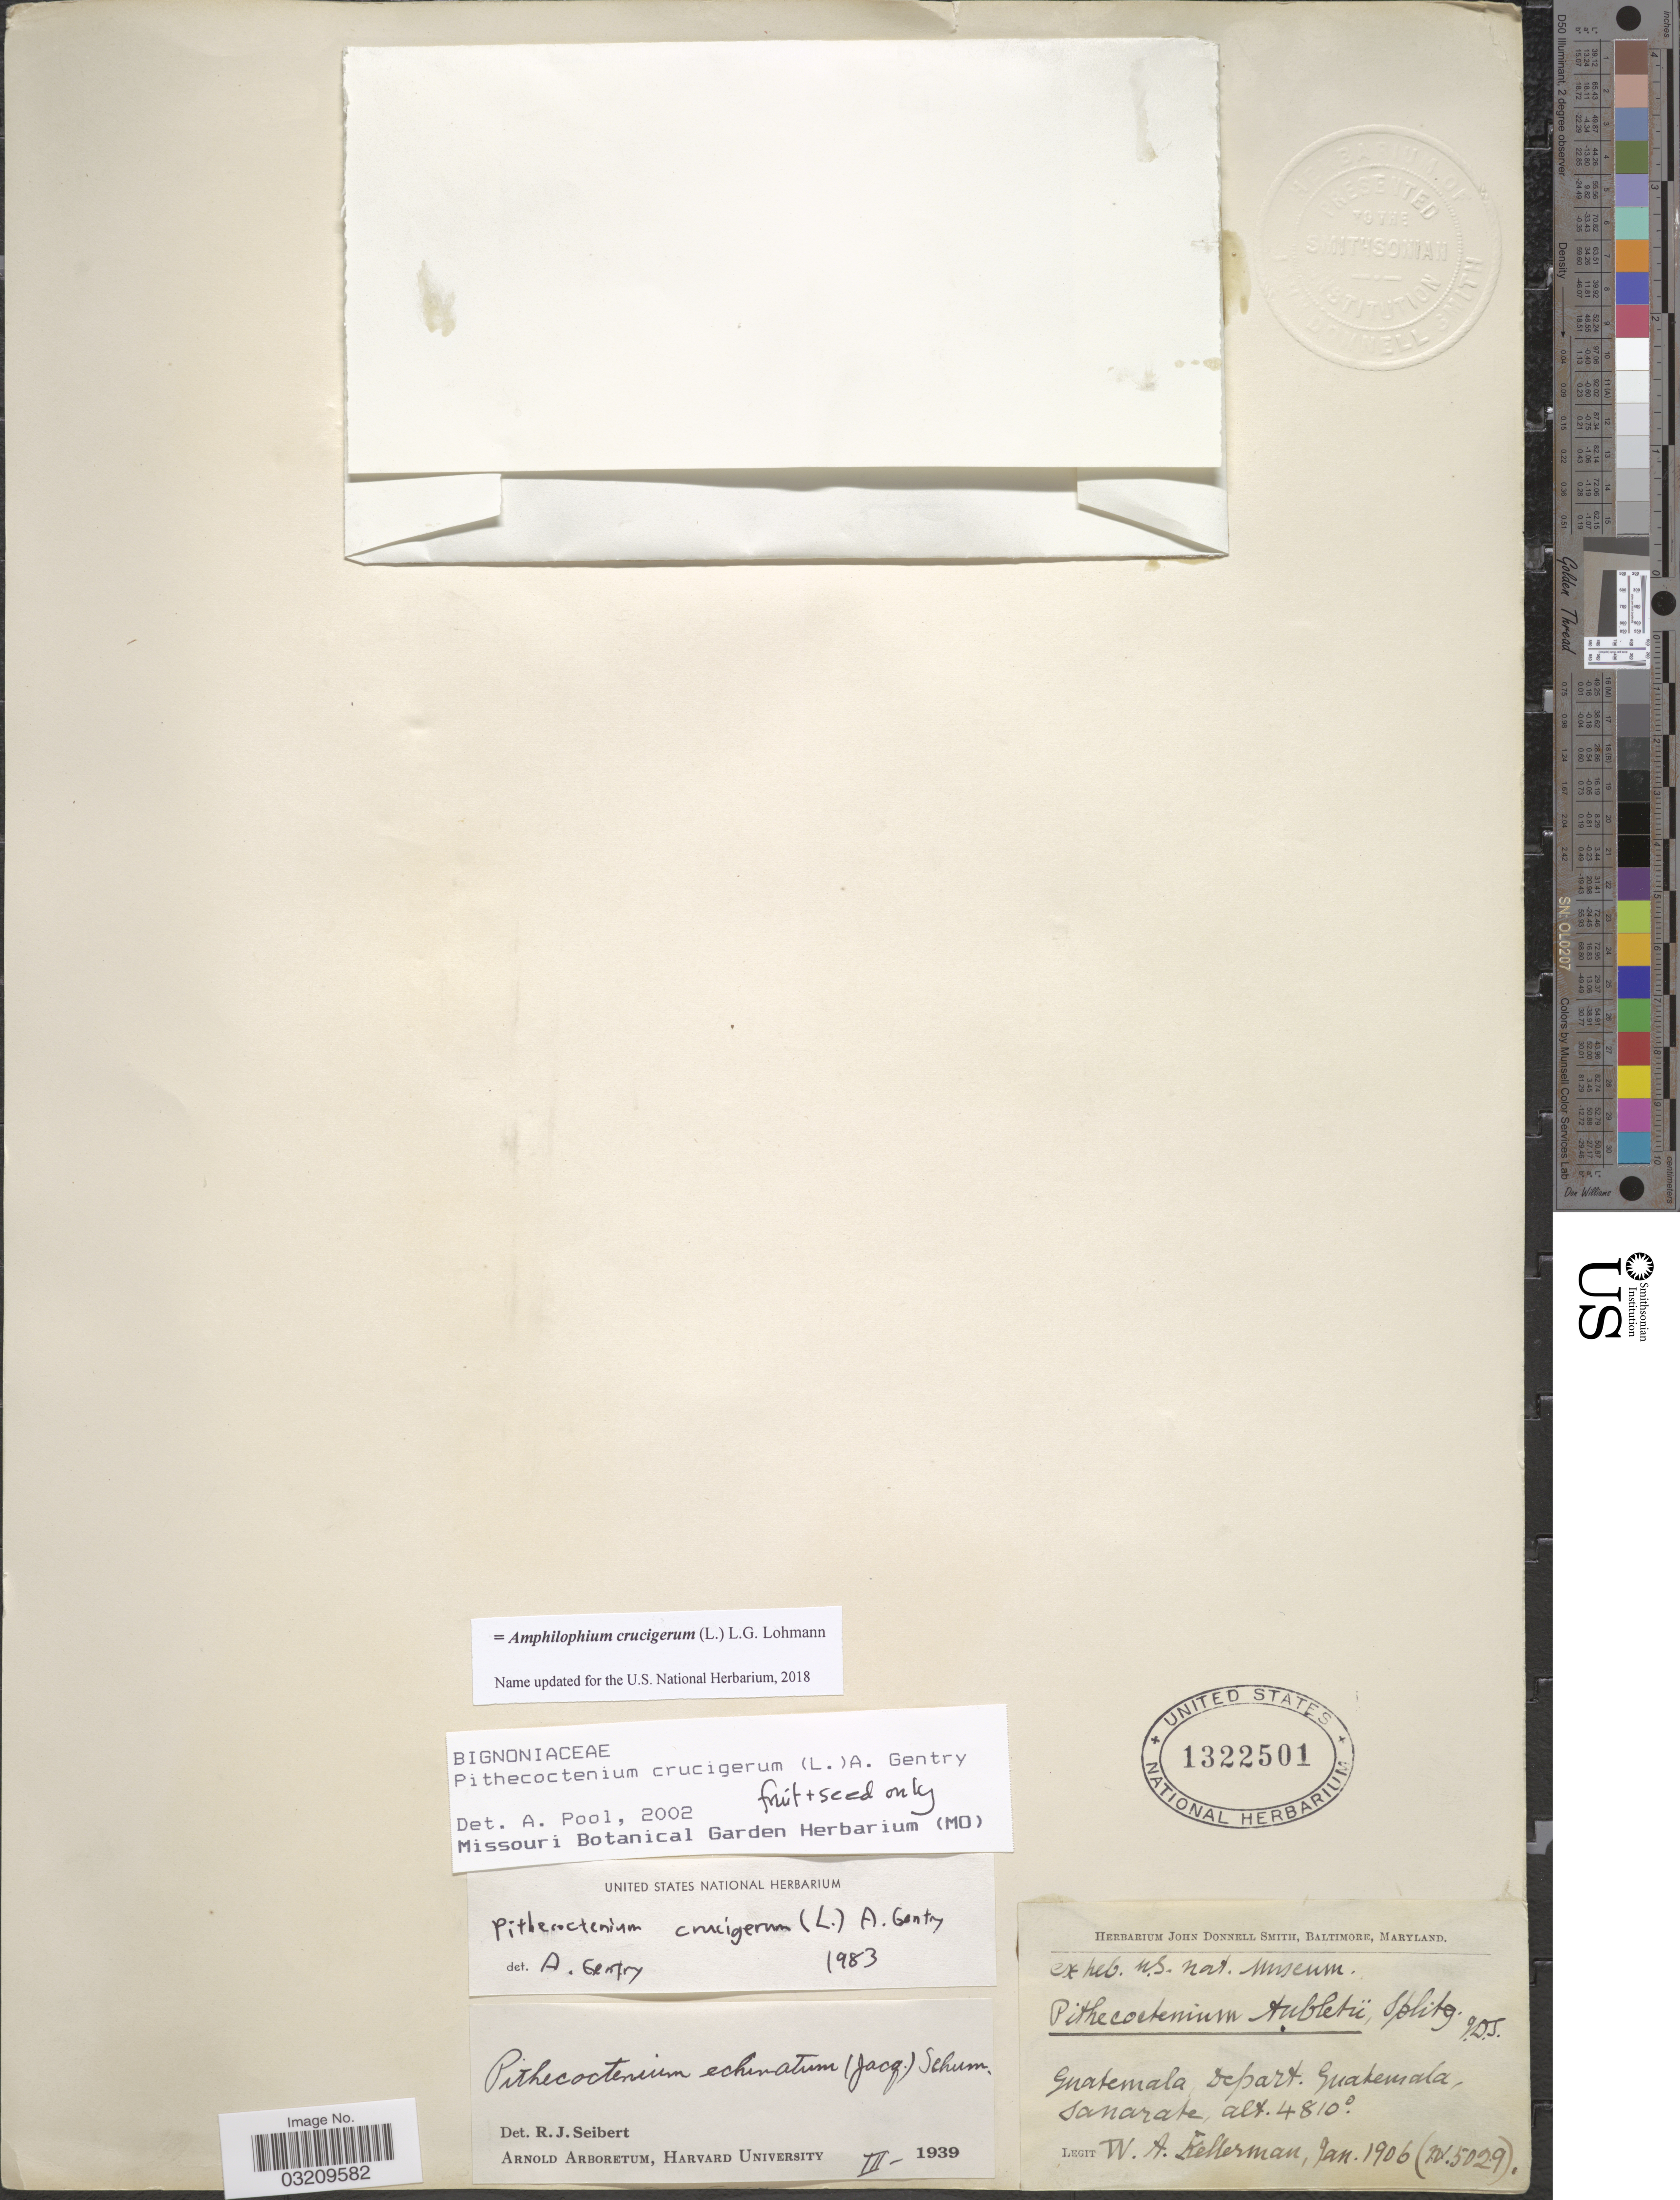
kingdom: Plantae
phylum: Tracheophyta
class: Magnoliopsida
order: Lamiales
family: Bignoniaceae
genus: Amphilophium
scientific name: Amphilophium crucigerum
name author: (L.) L.G. Lohmann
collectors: W. Kellerman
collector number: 5029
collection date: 1906-01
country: Guatemala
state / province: Guatemala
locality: Depart. Guatemala. Sanarate.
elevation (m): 1466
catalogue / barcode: US 1322501